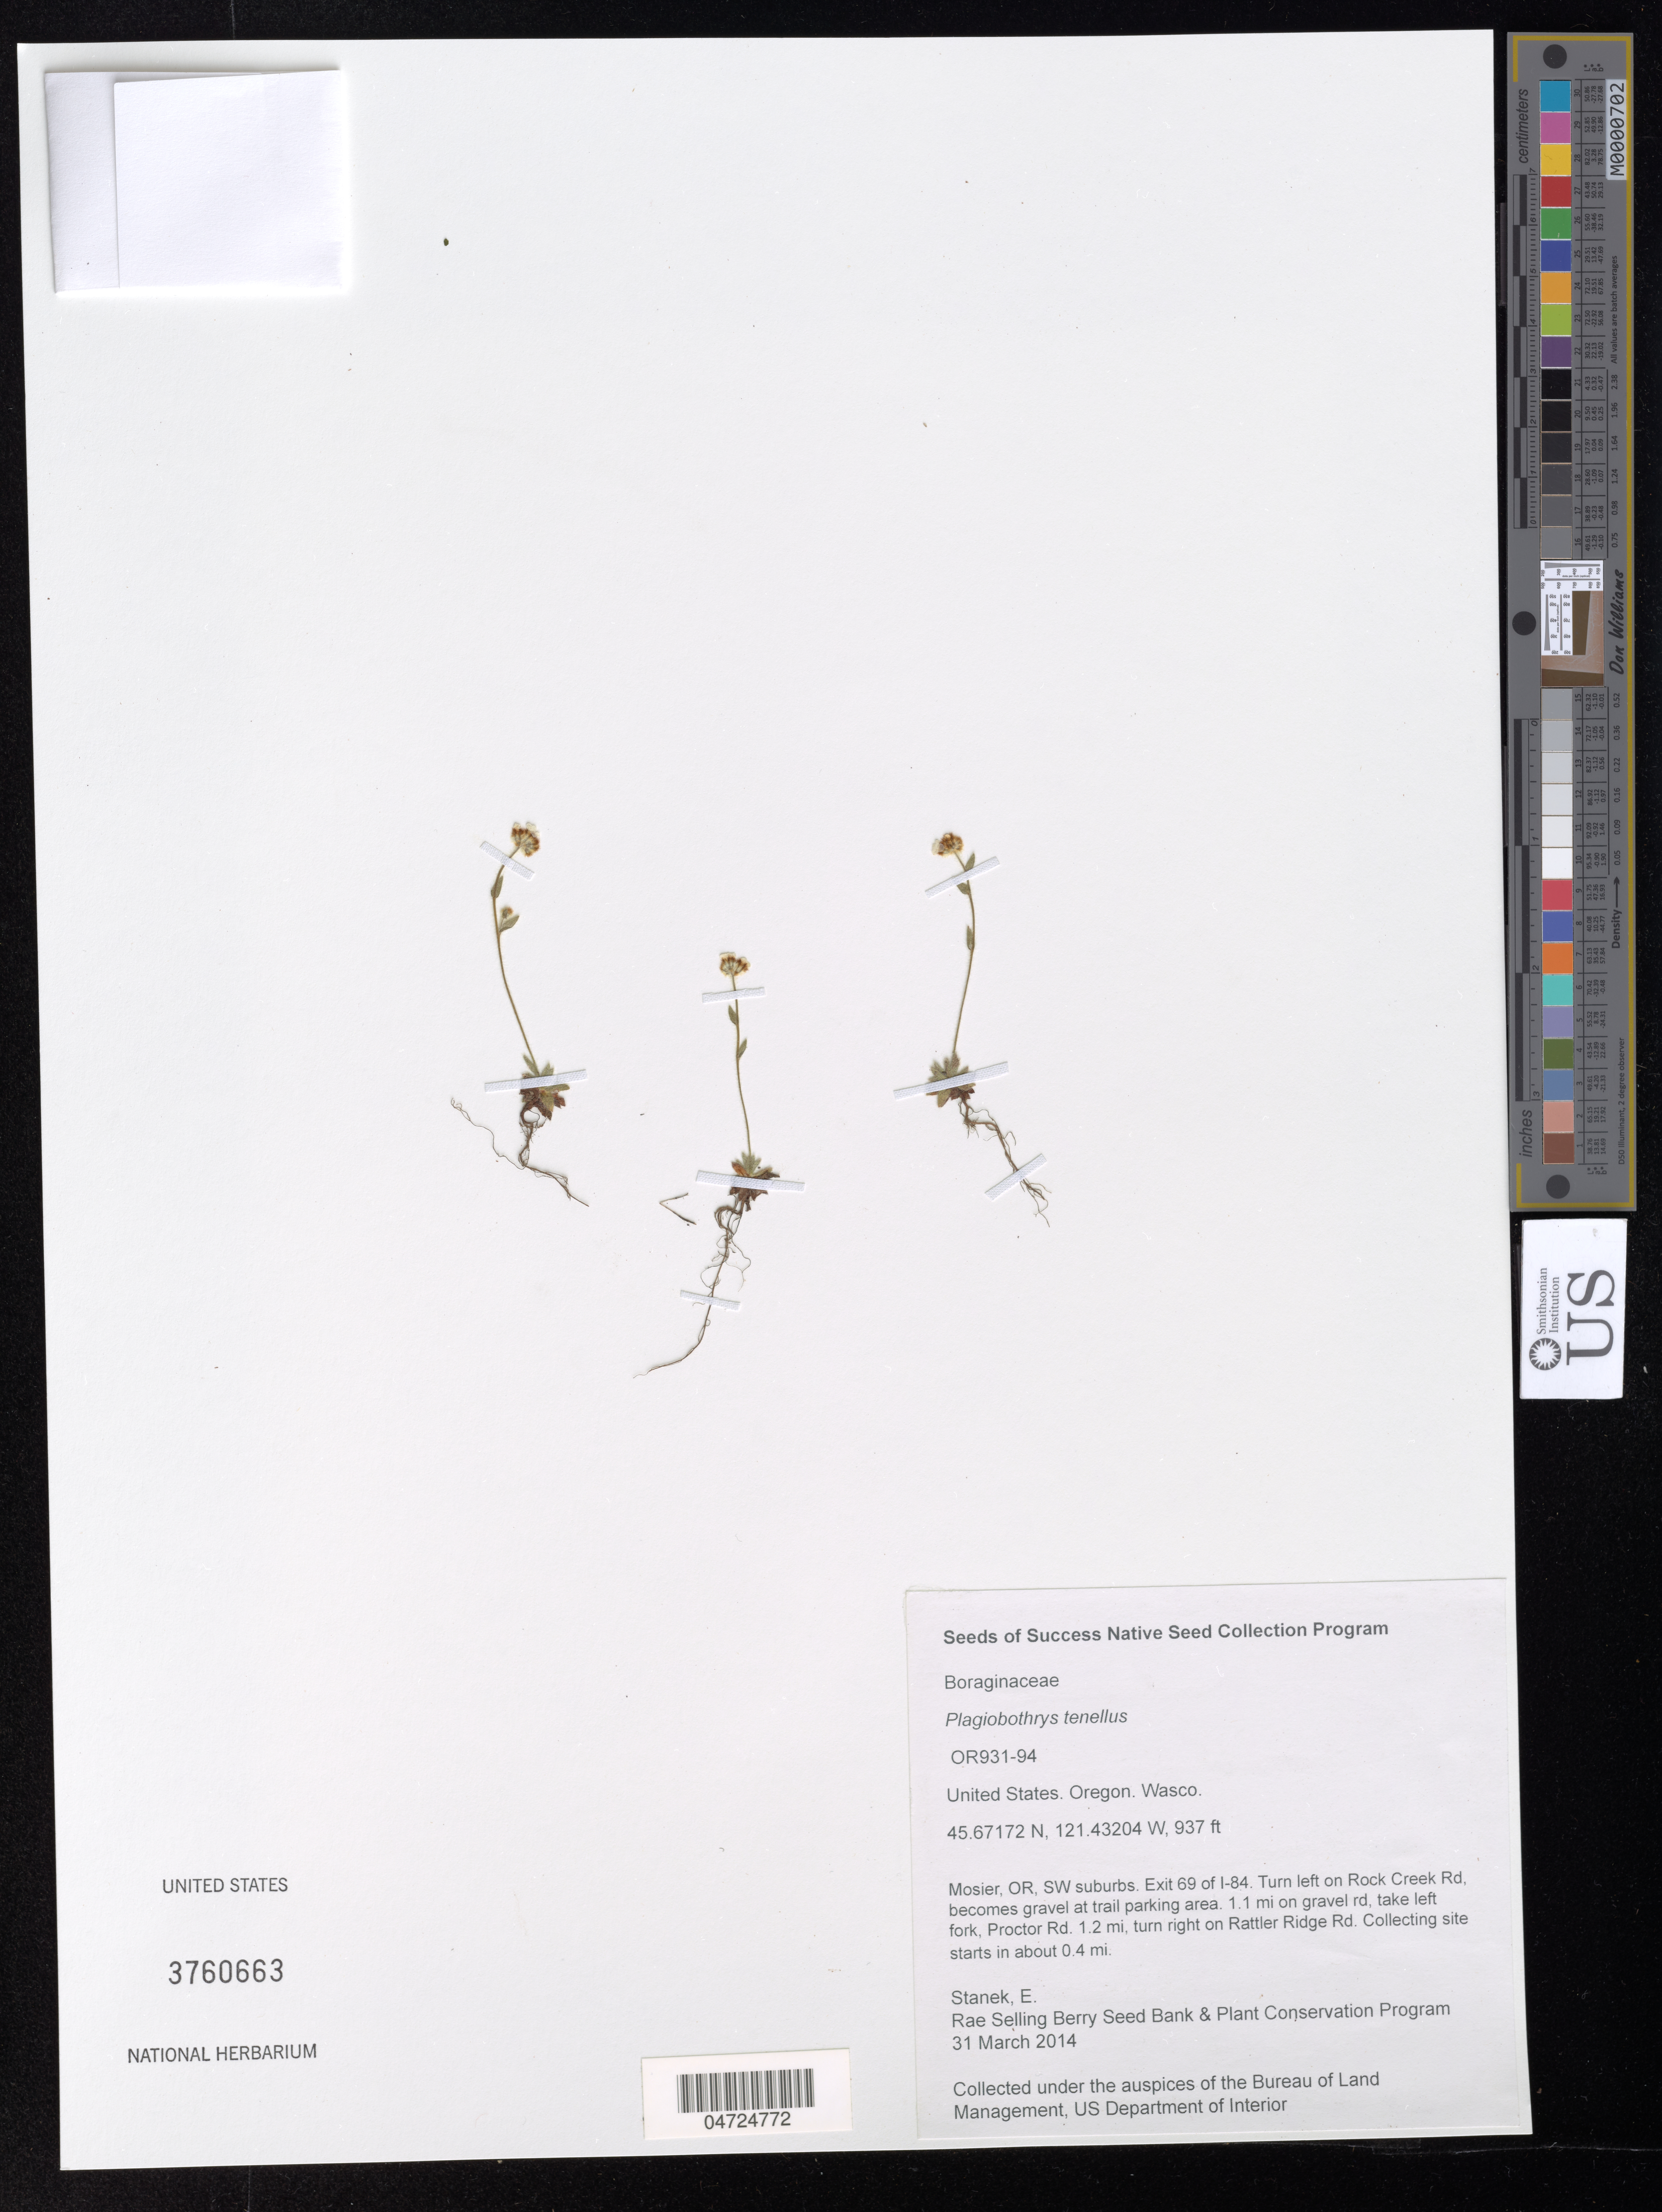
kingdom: Plantae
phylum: Tracheophyta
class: Magnoliopsida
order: Boraginales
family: Boraginaceae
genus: Plagiobothrys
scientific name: Plagiobothrys tenellus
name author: (Nutt.) A. Gray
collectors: E. Stanek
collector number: OR931-94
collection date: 2014-03-31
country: United States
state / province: Oregon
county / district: Wasco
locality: Wasco. Mosier, SW suburbs. Exit 69 of I-84. Turn left on Rock Creek Rd, becomes gravel at trail parking area 1.1 mi on gravel rd. take left fork, Proctor Rd. 1.2 mi, turn right on Rattler Ridge Rd. Collecting site starts in about 0.4 mi.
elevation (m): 286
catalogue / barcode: US 3760663